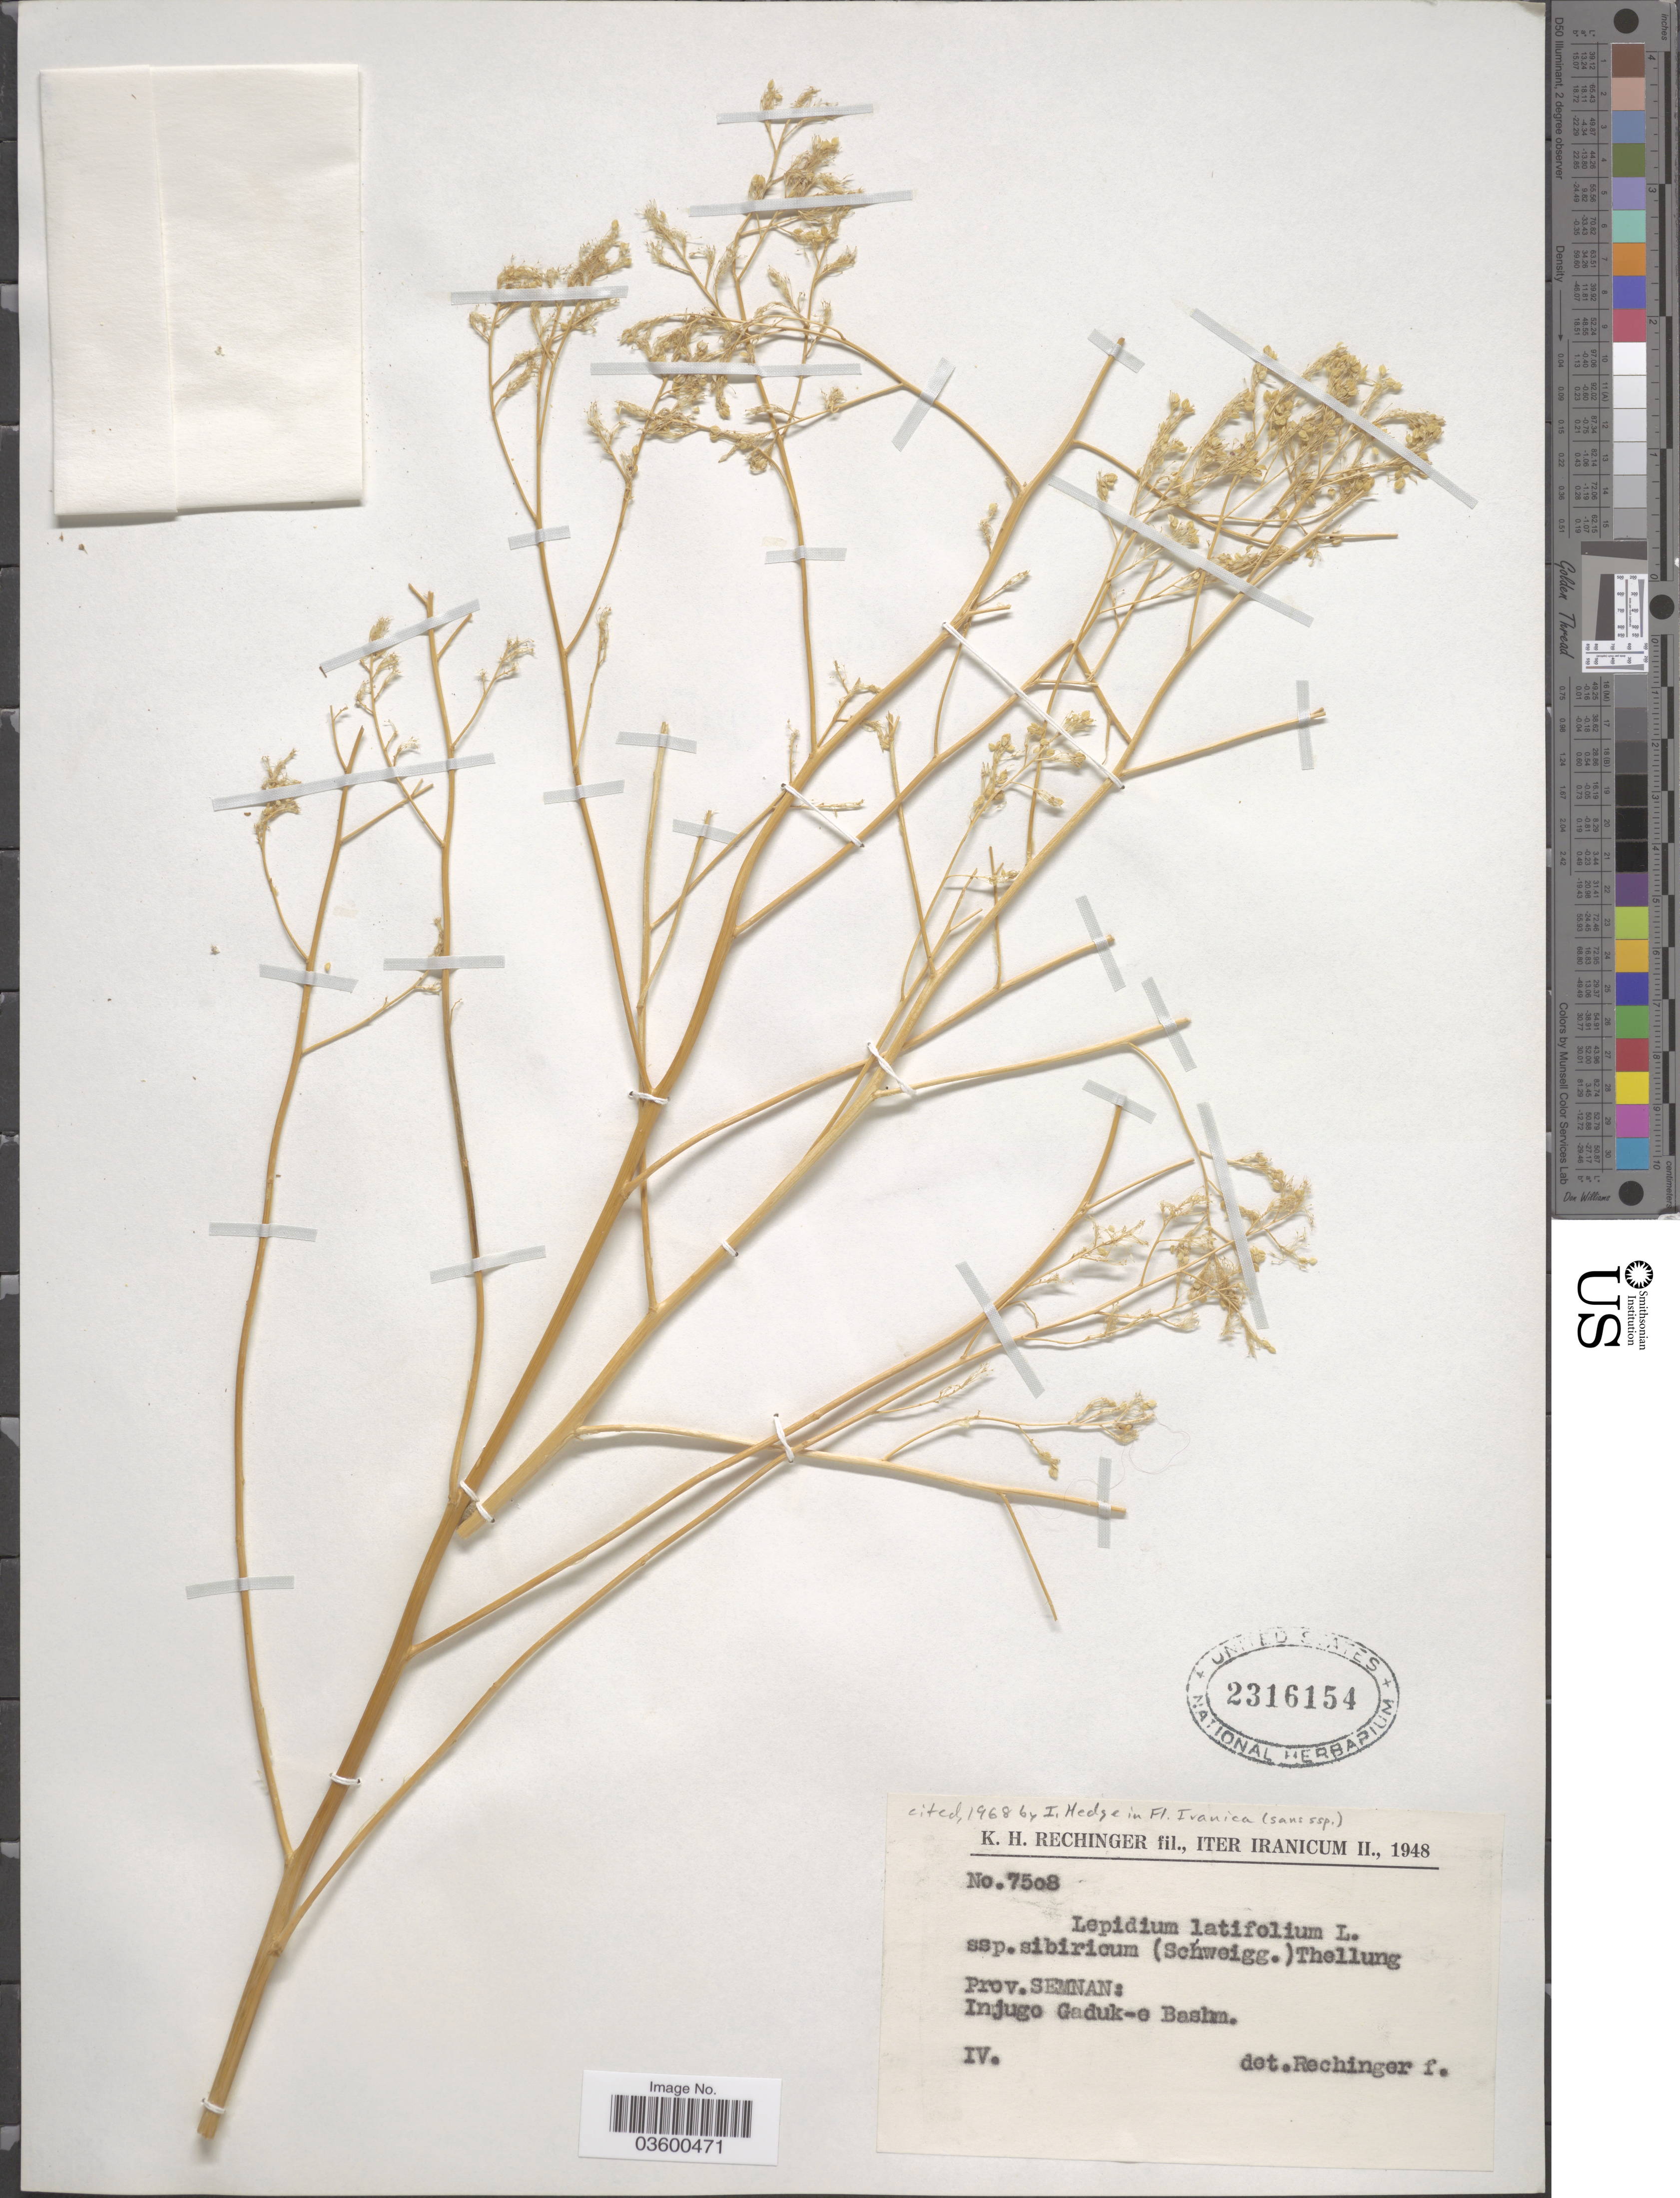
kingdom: Plantae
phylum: Tracheophyta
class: Magnoliopsida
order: Brassicales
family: Brassicaceae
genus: Lepidium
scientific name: Lepidium latifolium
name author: L.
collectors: K. H. Rechinger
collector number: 7508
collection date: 1948-04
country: Iran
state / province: Semnan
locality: Injugo Gaduk-e Bashm.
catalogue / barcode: US 2316154